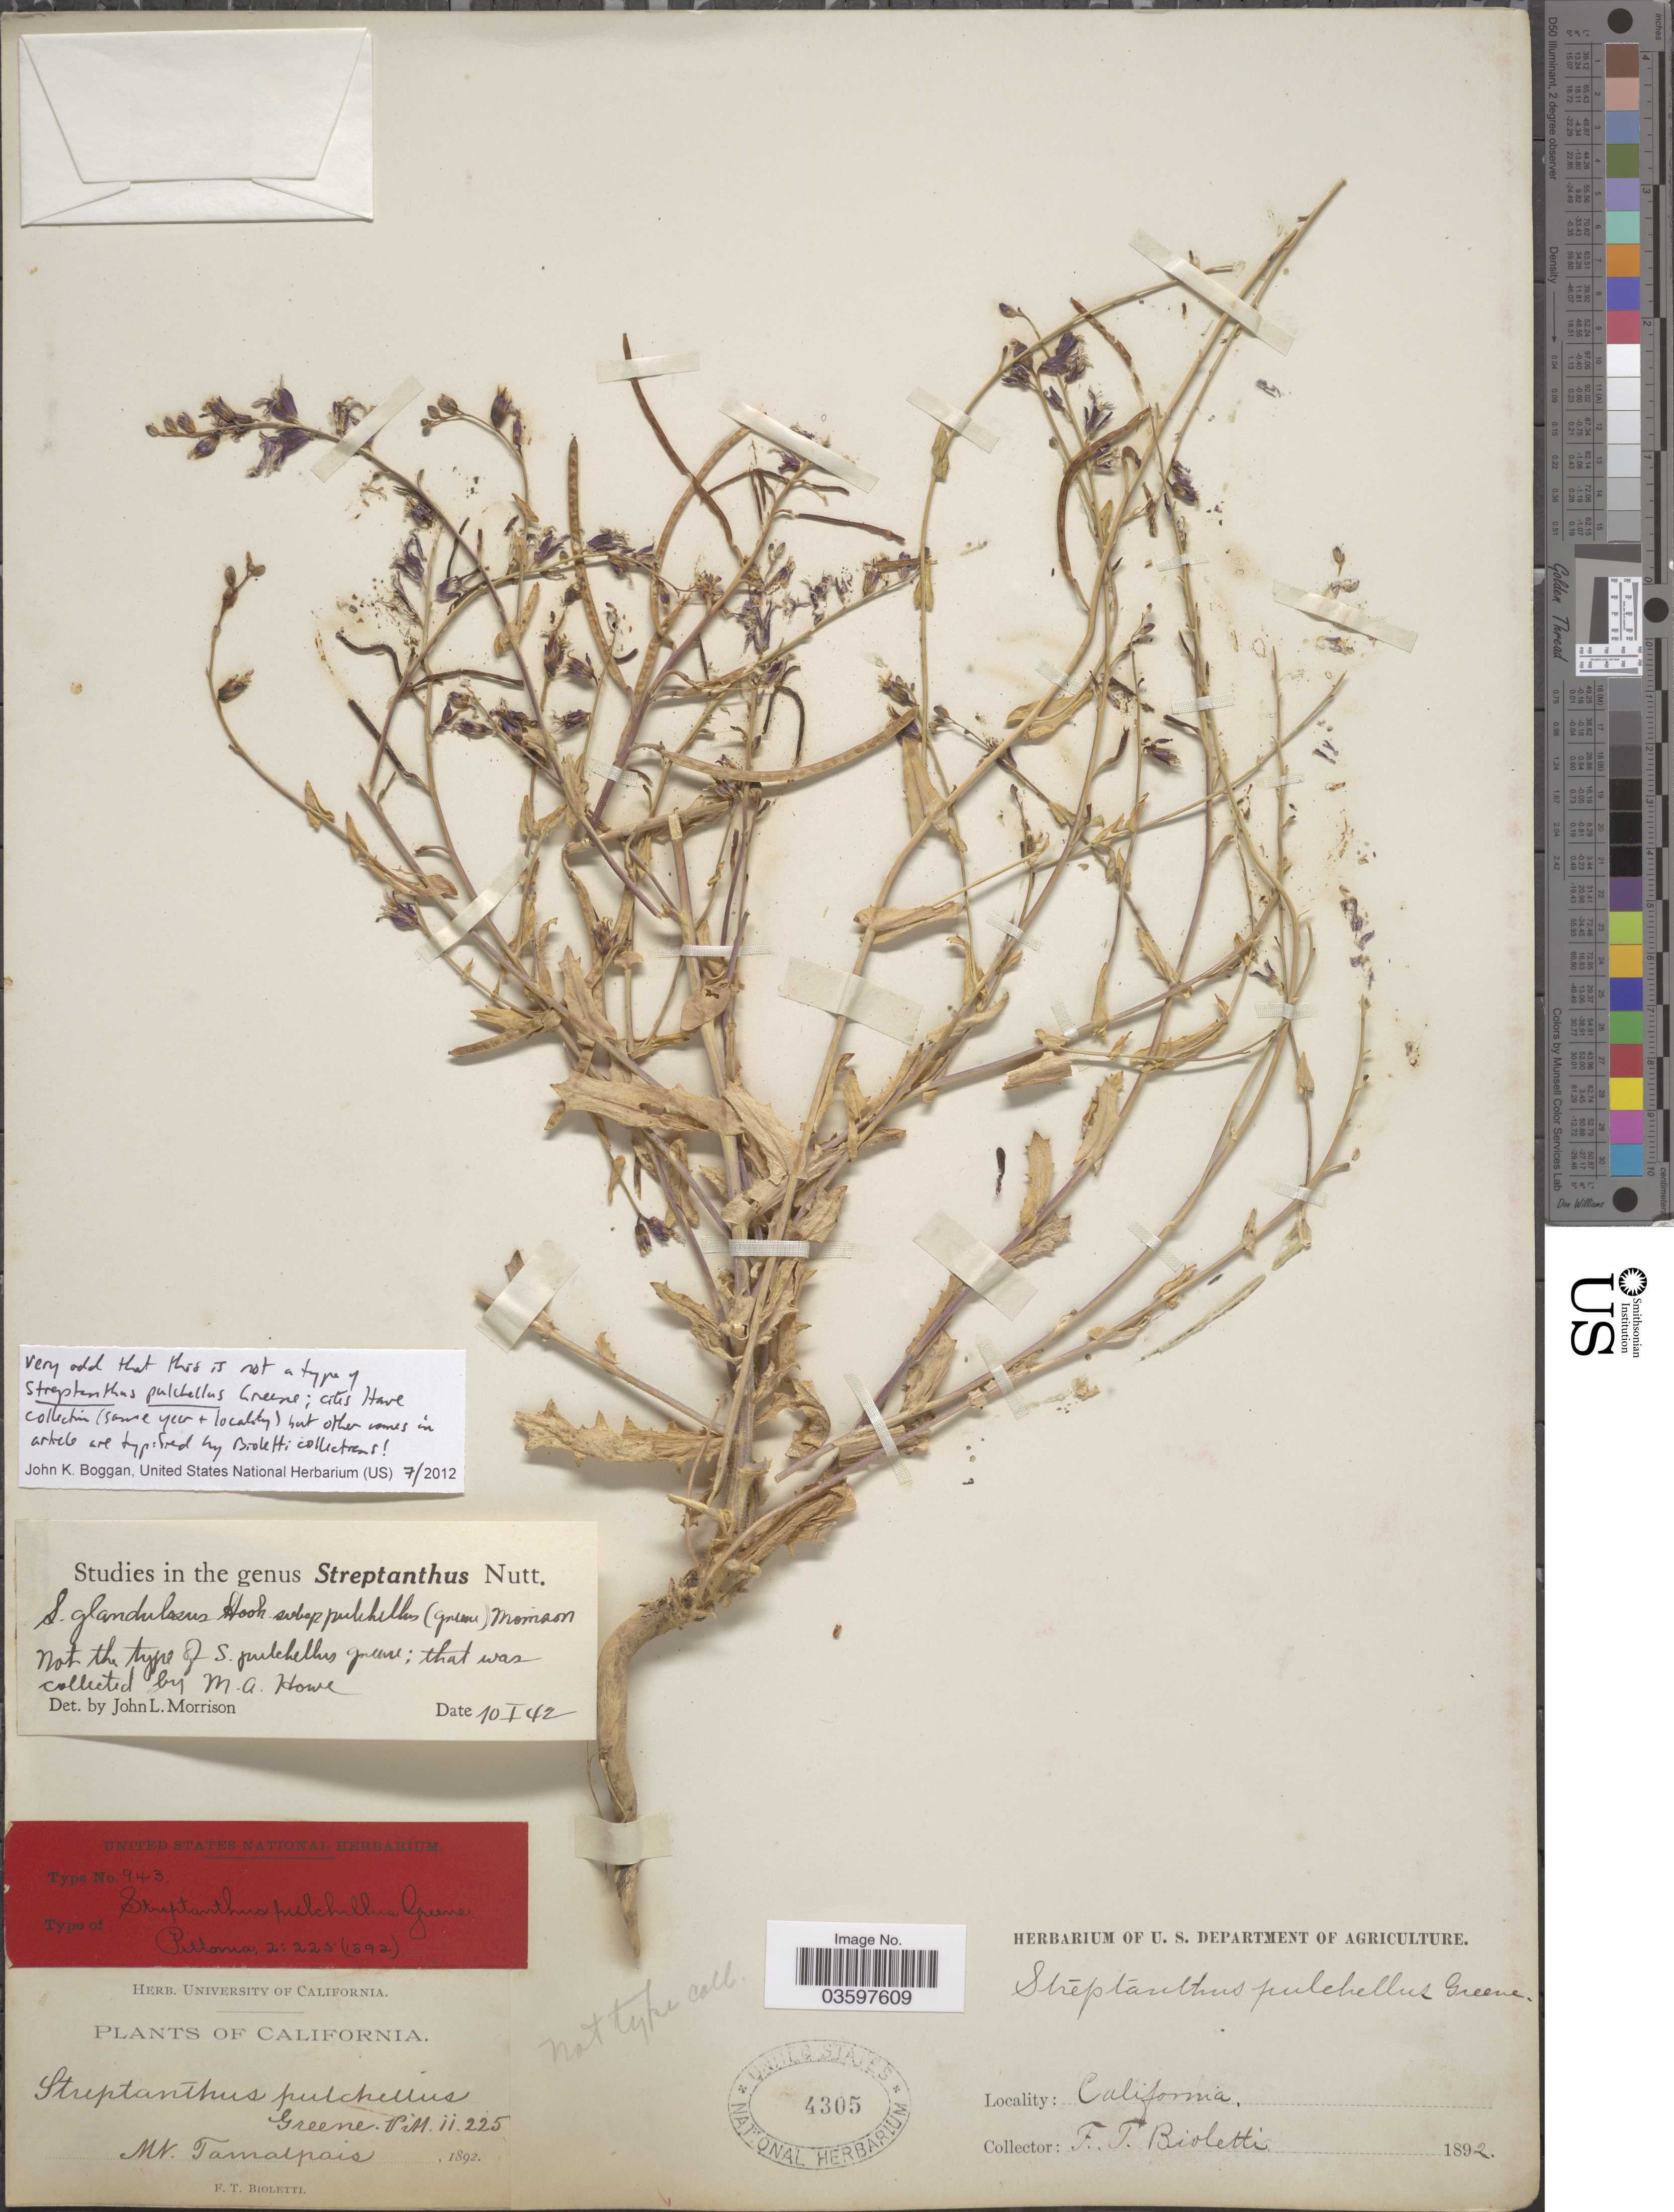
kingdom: Plantae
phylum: Tracheophyta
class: Magnoliopsida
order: Brassicales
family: Brassicaceae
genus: Streptanthus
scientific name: Streptanthus glandulosus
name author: Hook.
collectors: F. T. Bioletti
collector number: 943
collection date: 1892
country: United States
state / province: California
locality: Mt. Tamalpais.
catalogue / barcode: US 4305